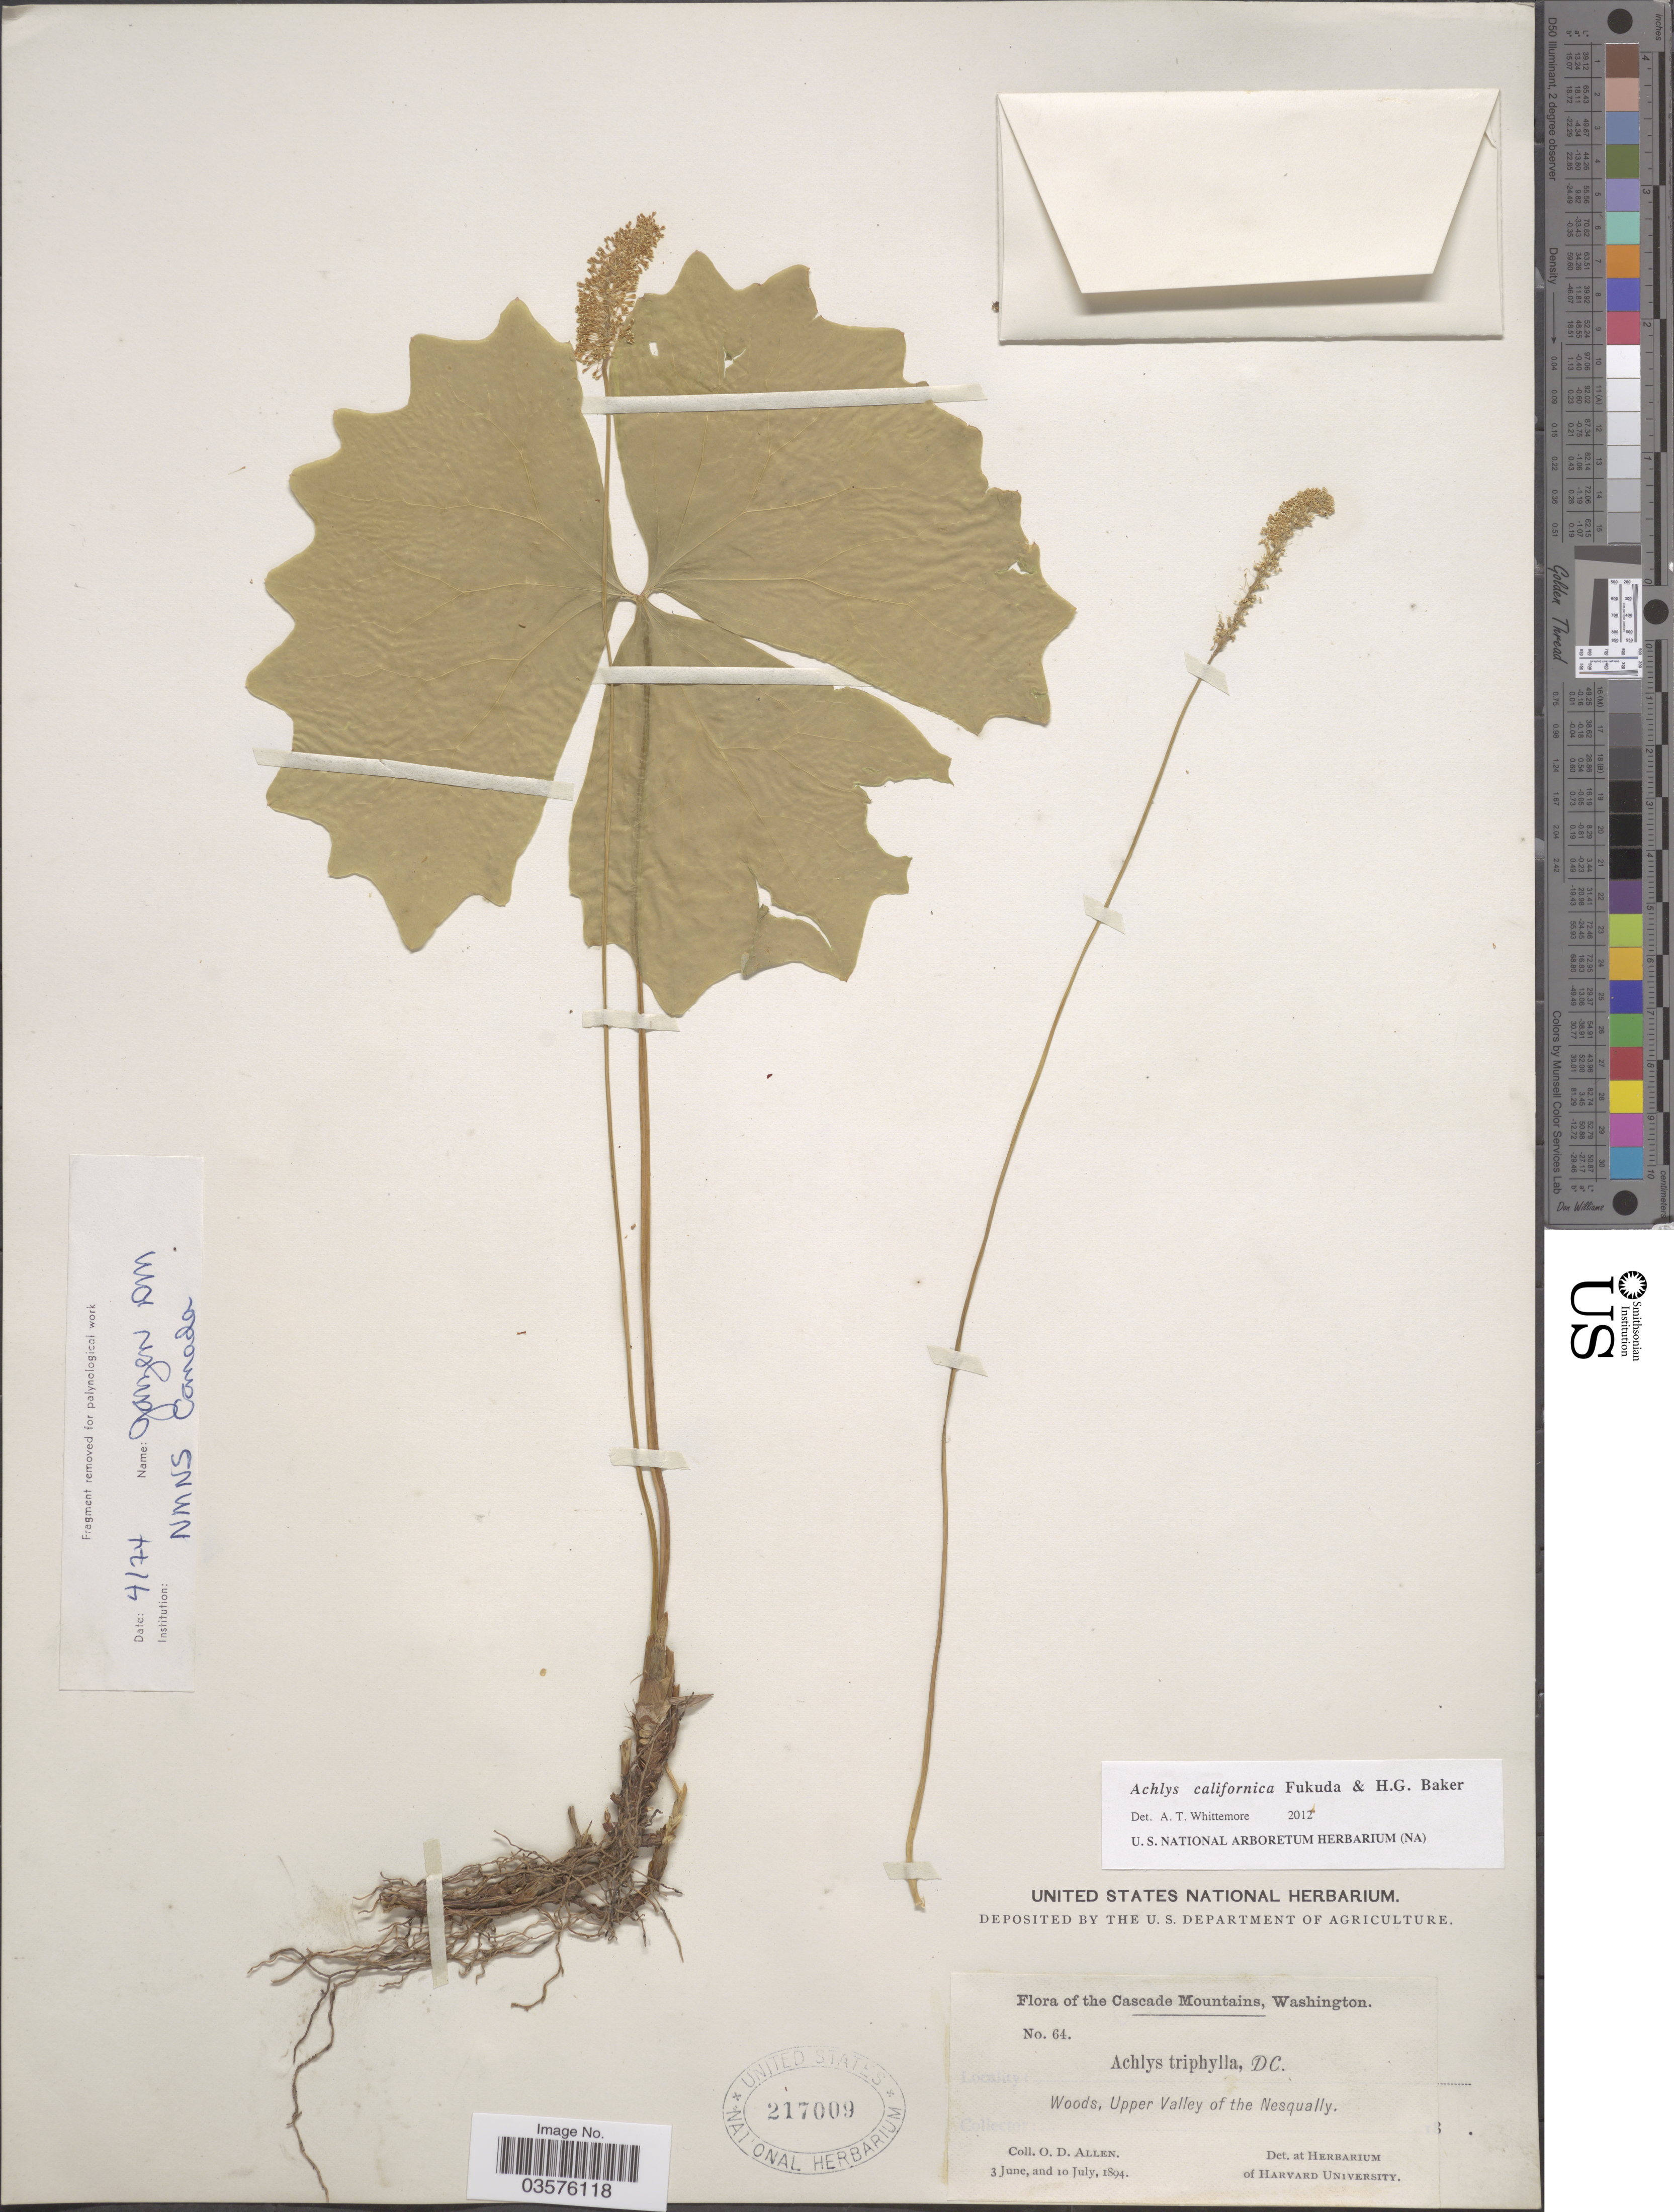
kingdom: Plantae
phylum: Tracheophyta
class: Magnoliopsida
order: Ranunculales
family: Berberidaceae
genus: Achlys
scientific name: Achlys californica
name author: Fukuda & H.G. Baker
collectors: O. D. Allen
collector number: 64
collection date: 1894-06-03/1894-07-10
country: United States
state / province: Washington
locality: Cascade Mountains. Woods, Upper Valley of the Nesqually.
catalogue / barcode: US 217009